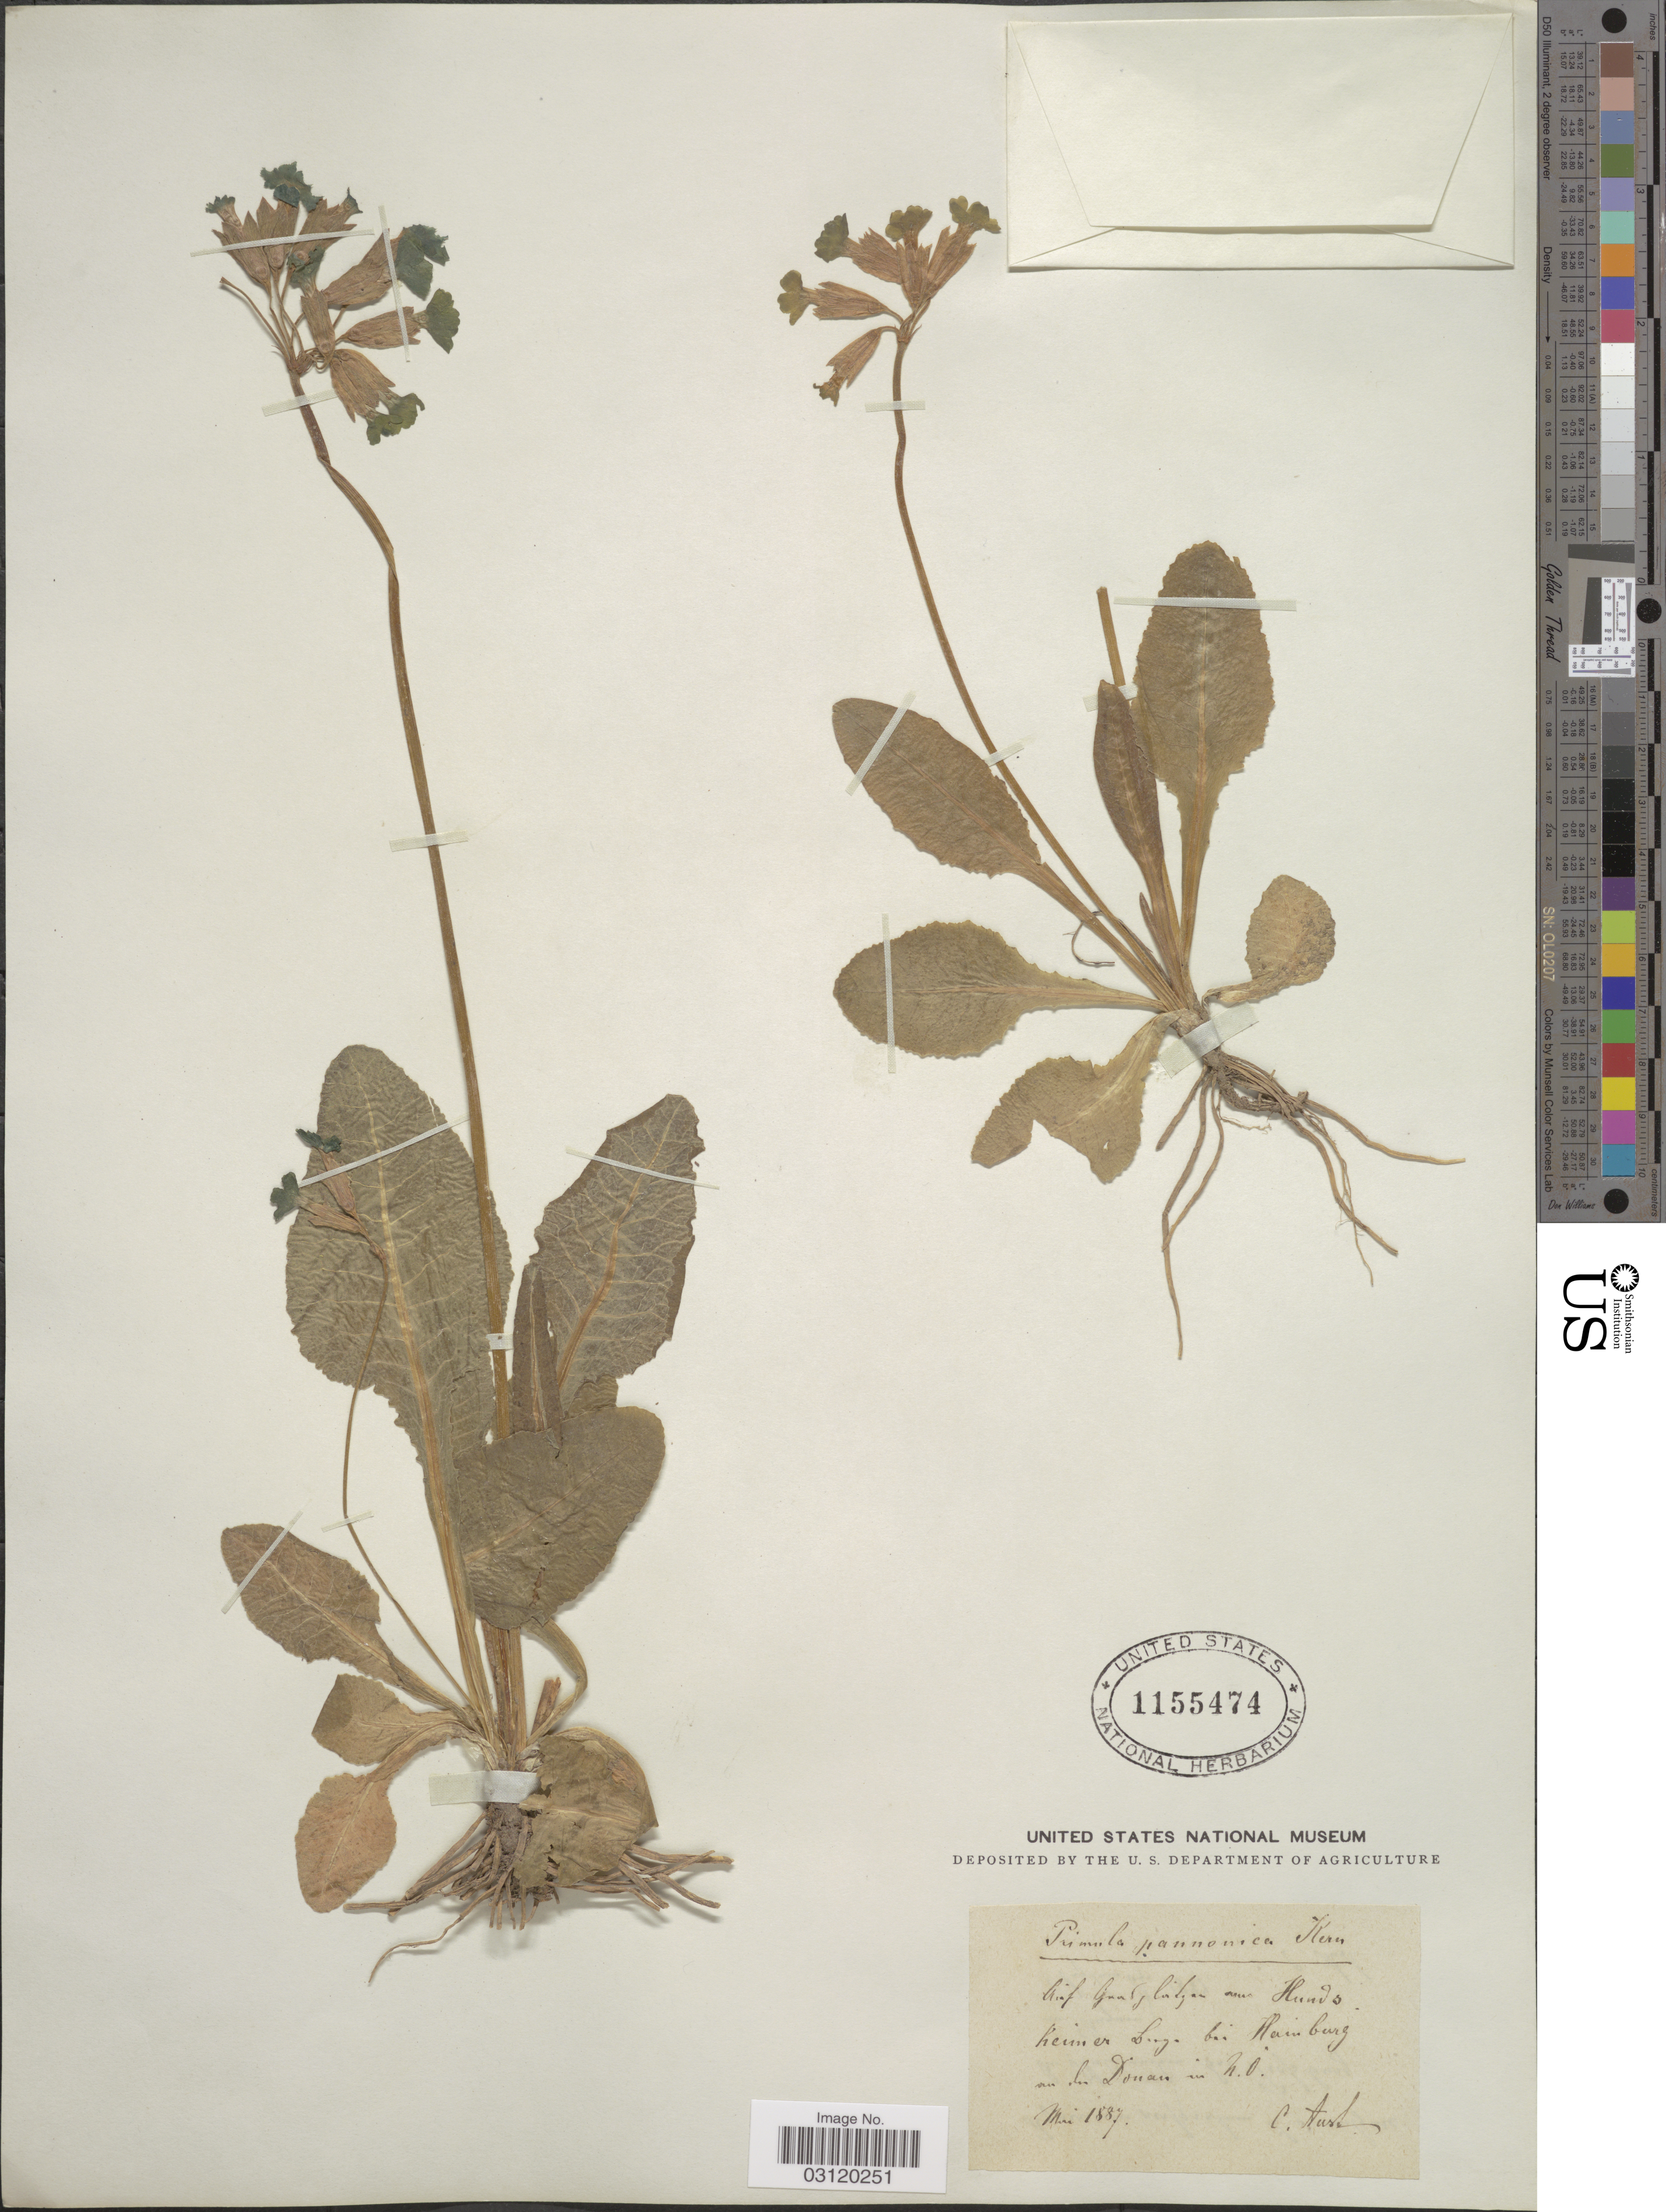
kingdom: Plantae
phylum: Tracheophyta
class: Magnoliopsida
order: Ericales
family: Primulaceae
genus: Primula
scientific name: Primula x pannonica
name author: A. Kern.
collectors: C. Aust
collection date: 1887-05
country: Germany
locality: Keimer Lungo [interpreted] bei Hamburg en [interpreted] du Donau in N.O.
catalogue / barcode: US 1155474